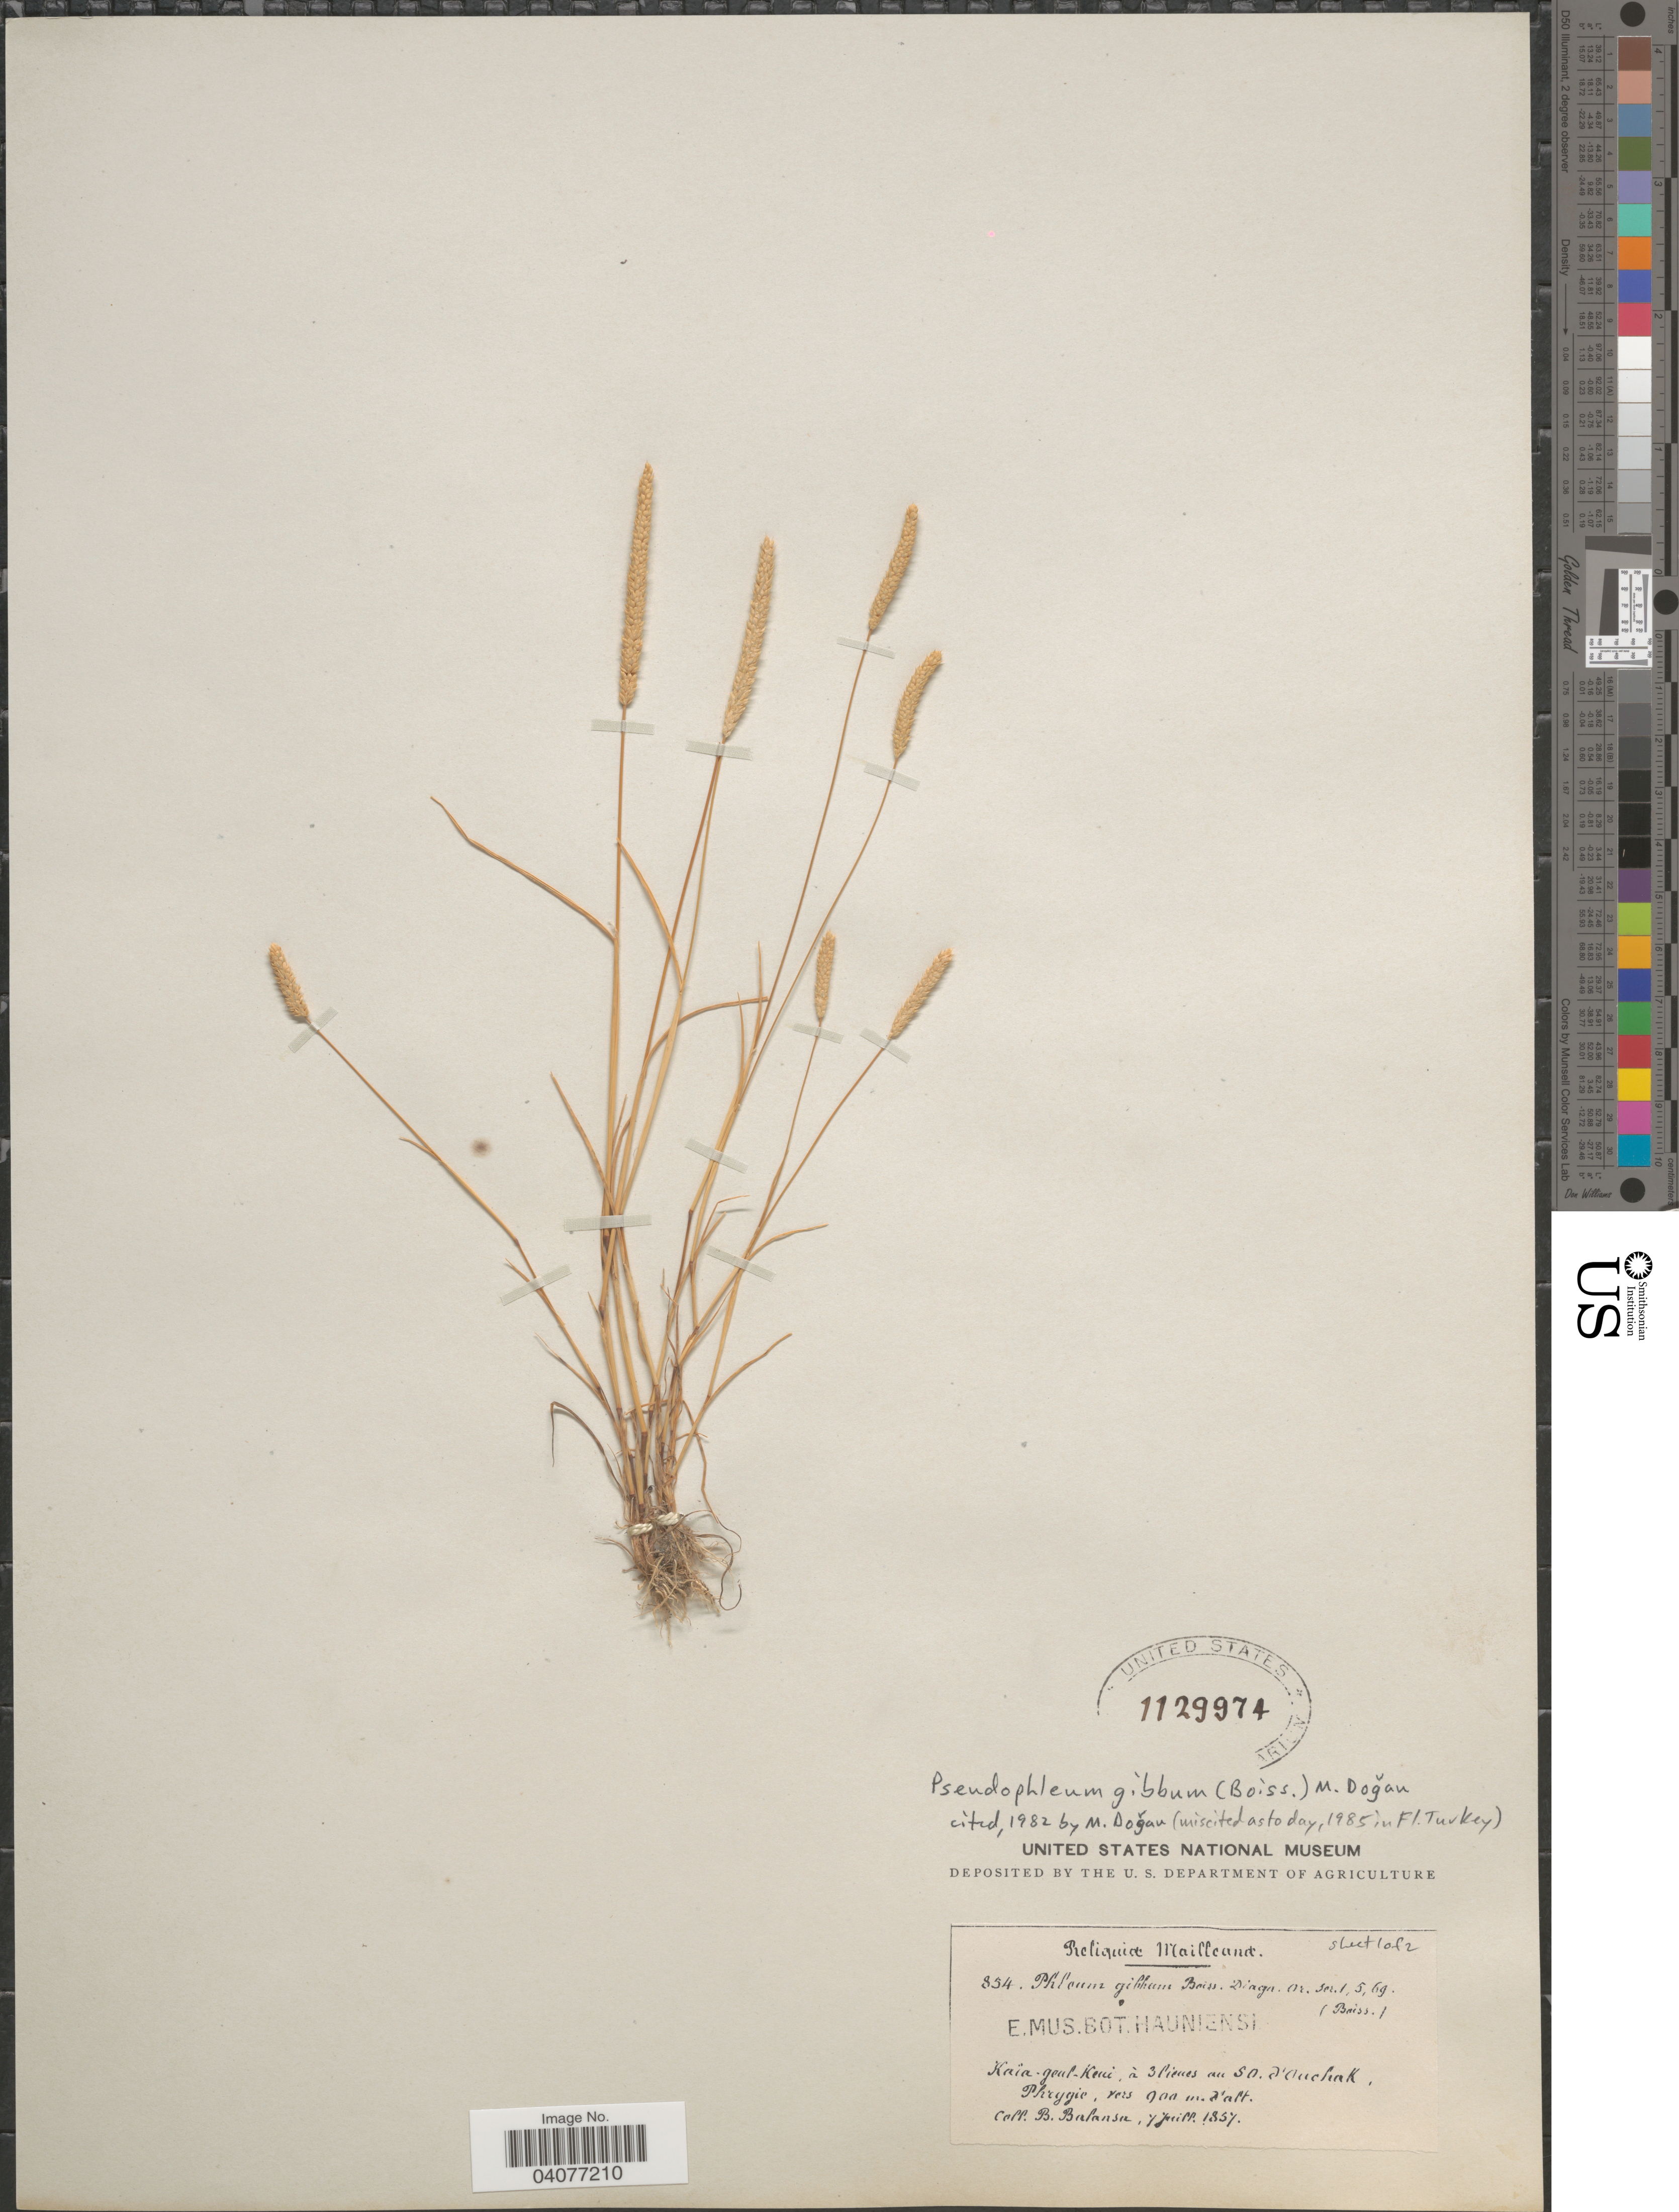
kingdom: Plantae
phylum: Tracheophyta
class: Liliopsida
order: Poales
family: Poaceae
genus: Pseudophleum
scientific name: Pseudophleum gibbum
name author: (Boiss.) Doğan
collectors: B. Balansa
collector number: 854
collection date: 1857-07-07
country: Turkey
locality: Kaïa-geul-Keni, à 3 lieues au S.O. d'Auchak, Phrygie.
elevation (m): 900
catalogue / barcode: US 1129974